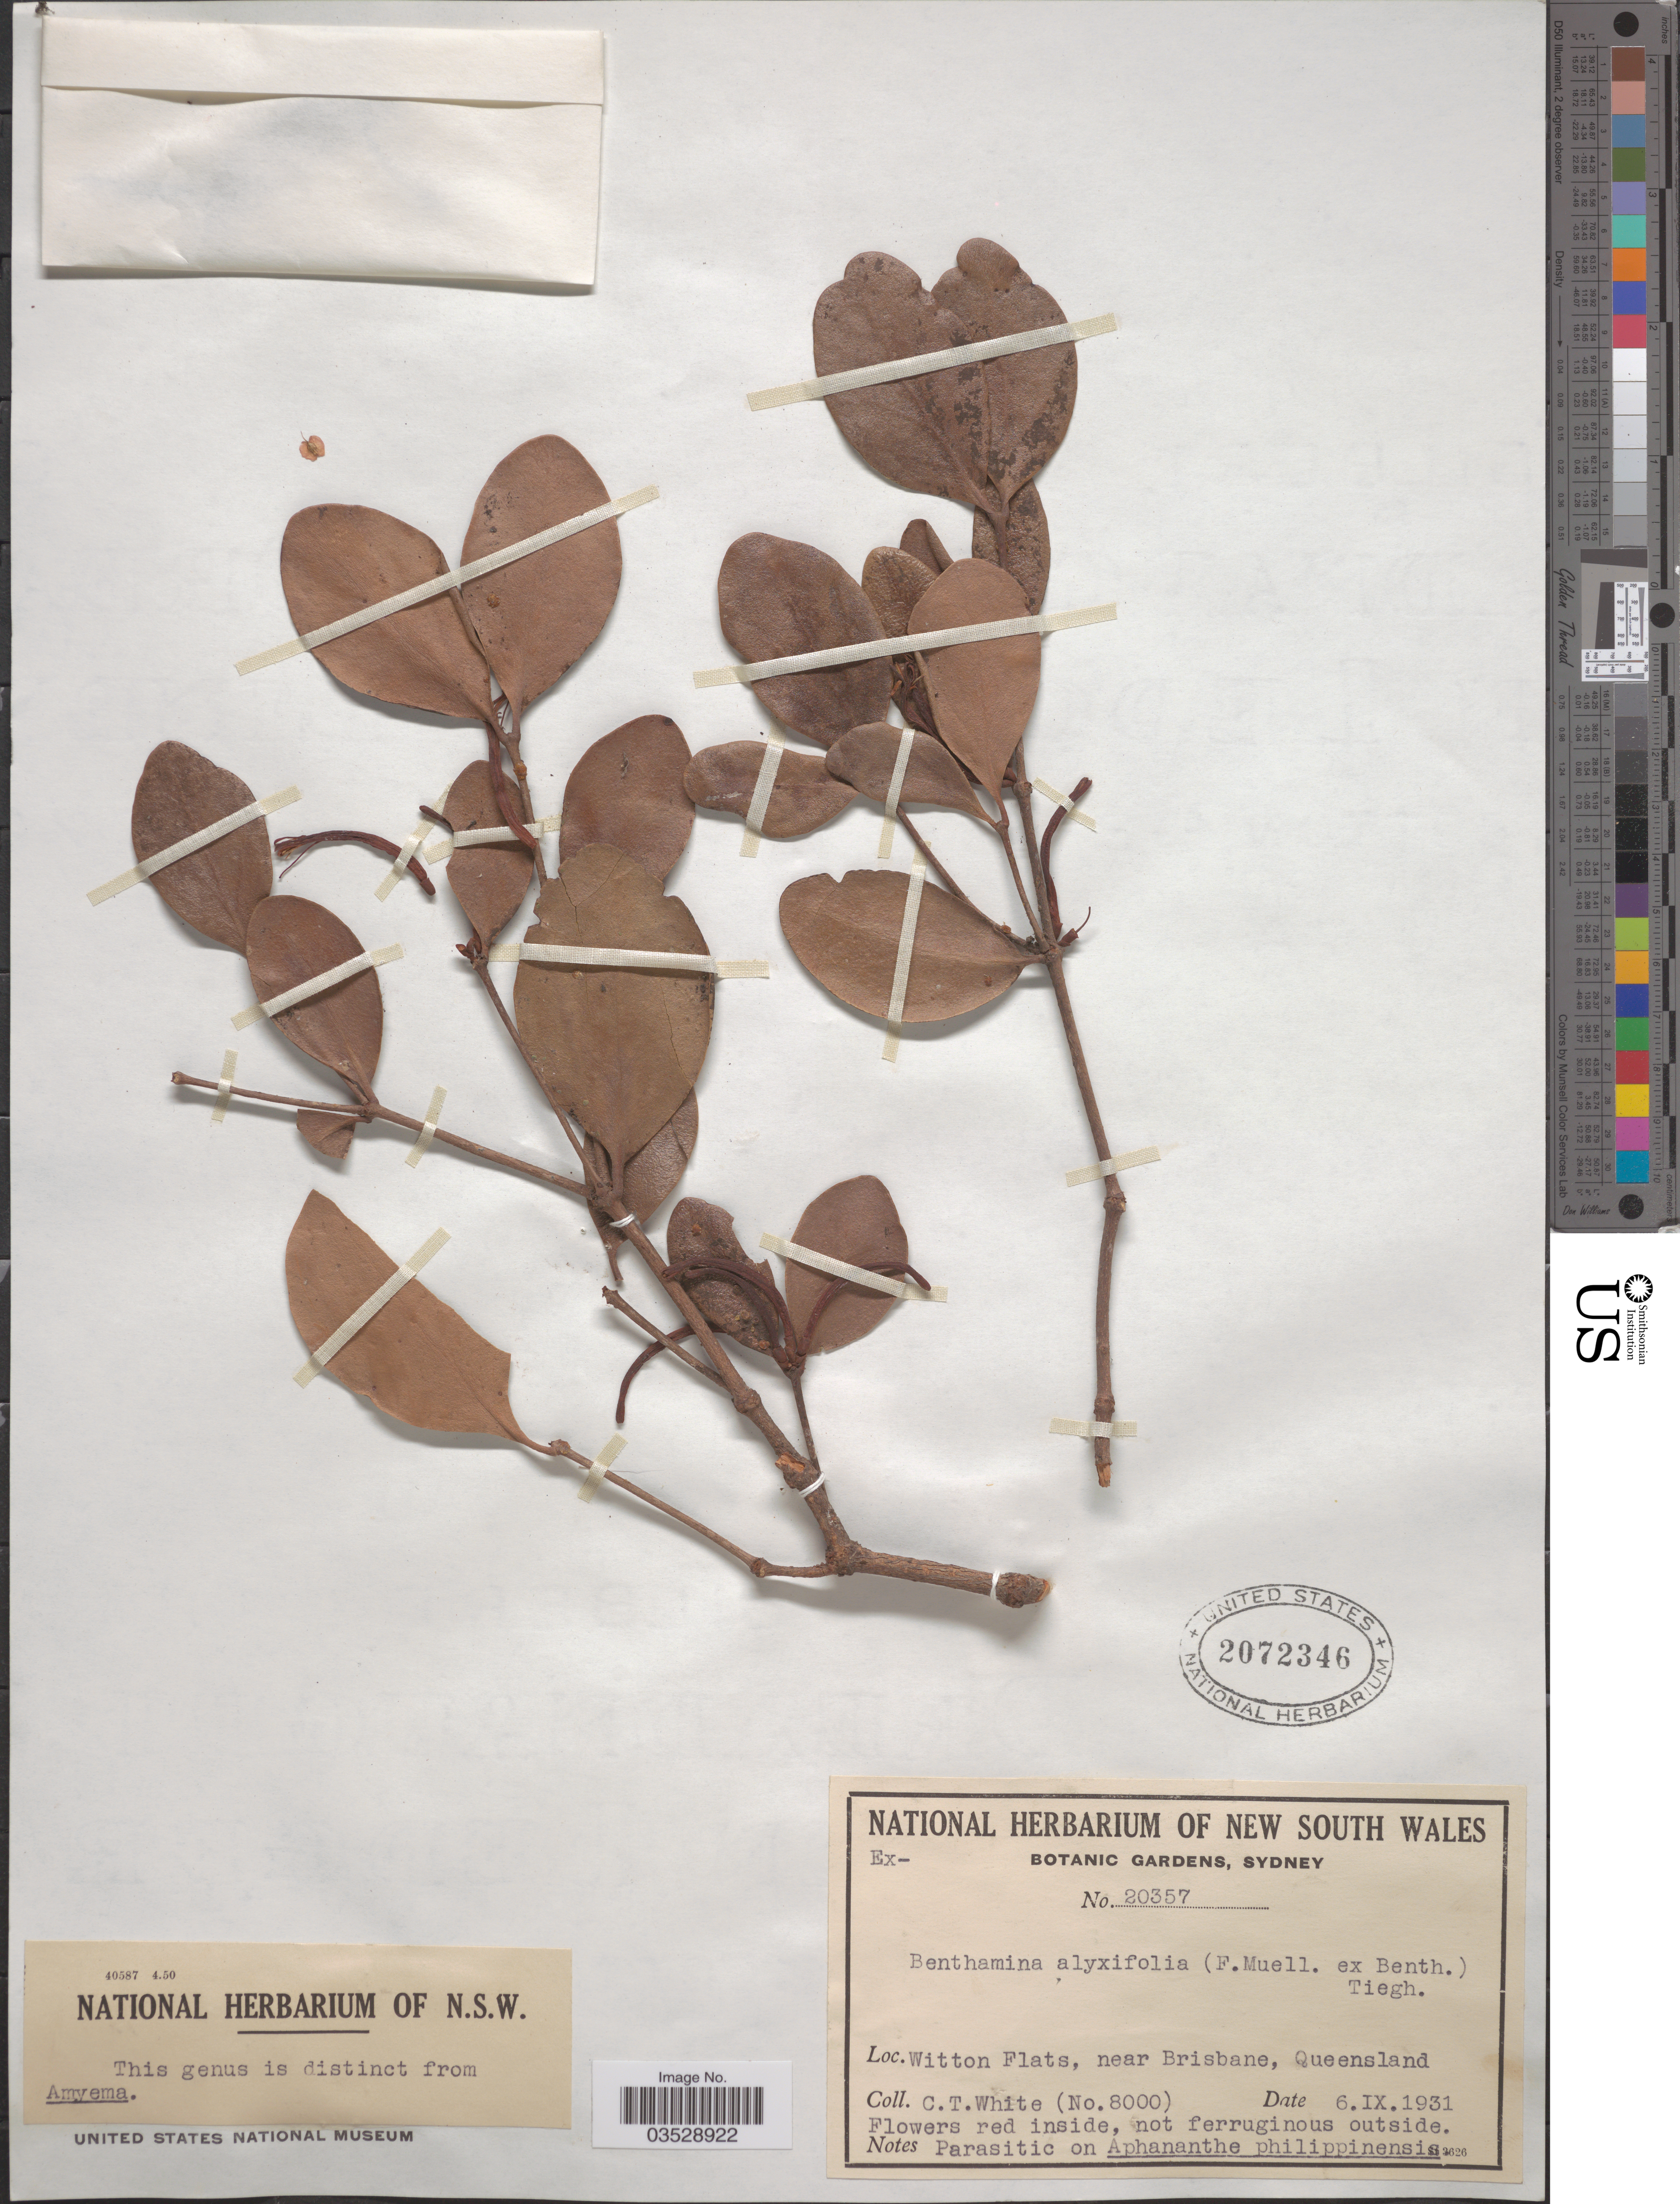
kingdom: Plantae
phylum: Tracheophyta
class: Magnoliopsida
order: Santalales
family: Loranthaceae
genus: Benthamina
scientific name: Benthamina alyxifolia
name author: (Benth.) Tiegh.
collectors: C. T. White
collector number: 8000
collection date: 1931-09-06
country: Australia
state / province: Queensland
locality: Witton Flats, near Brisbane.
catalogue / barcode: US 2072346